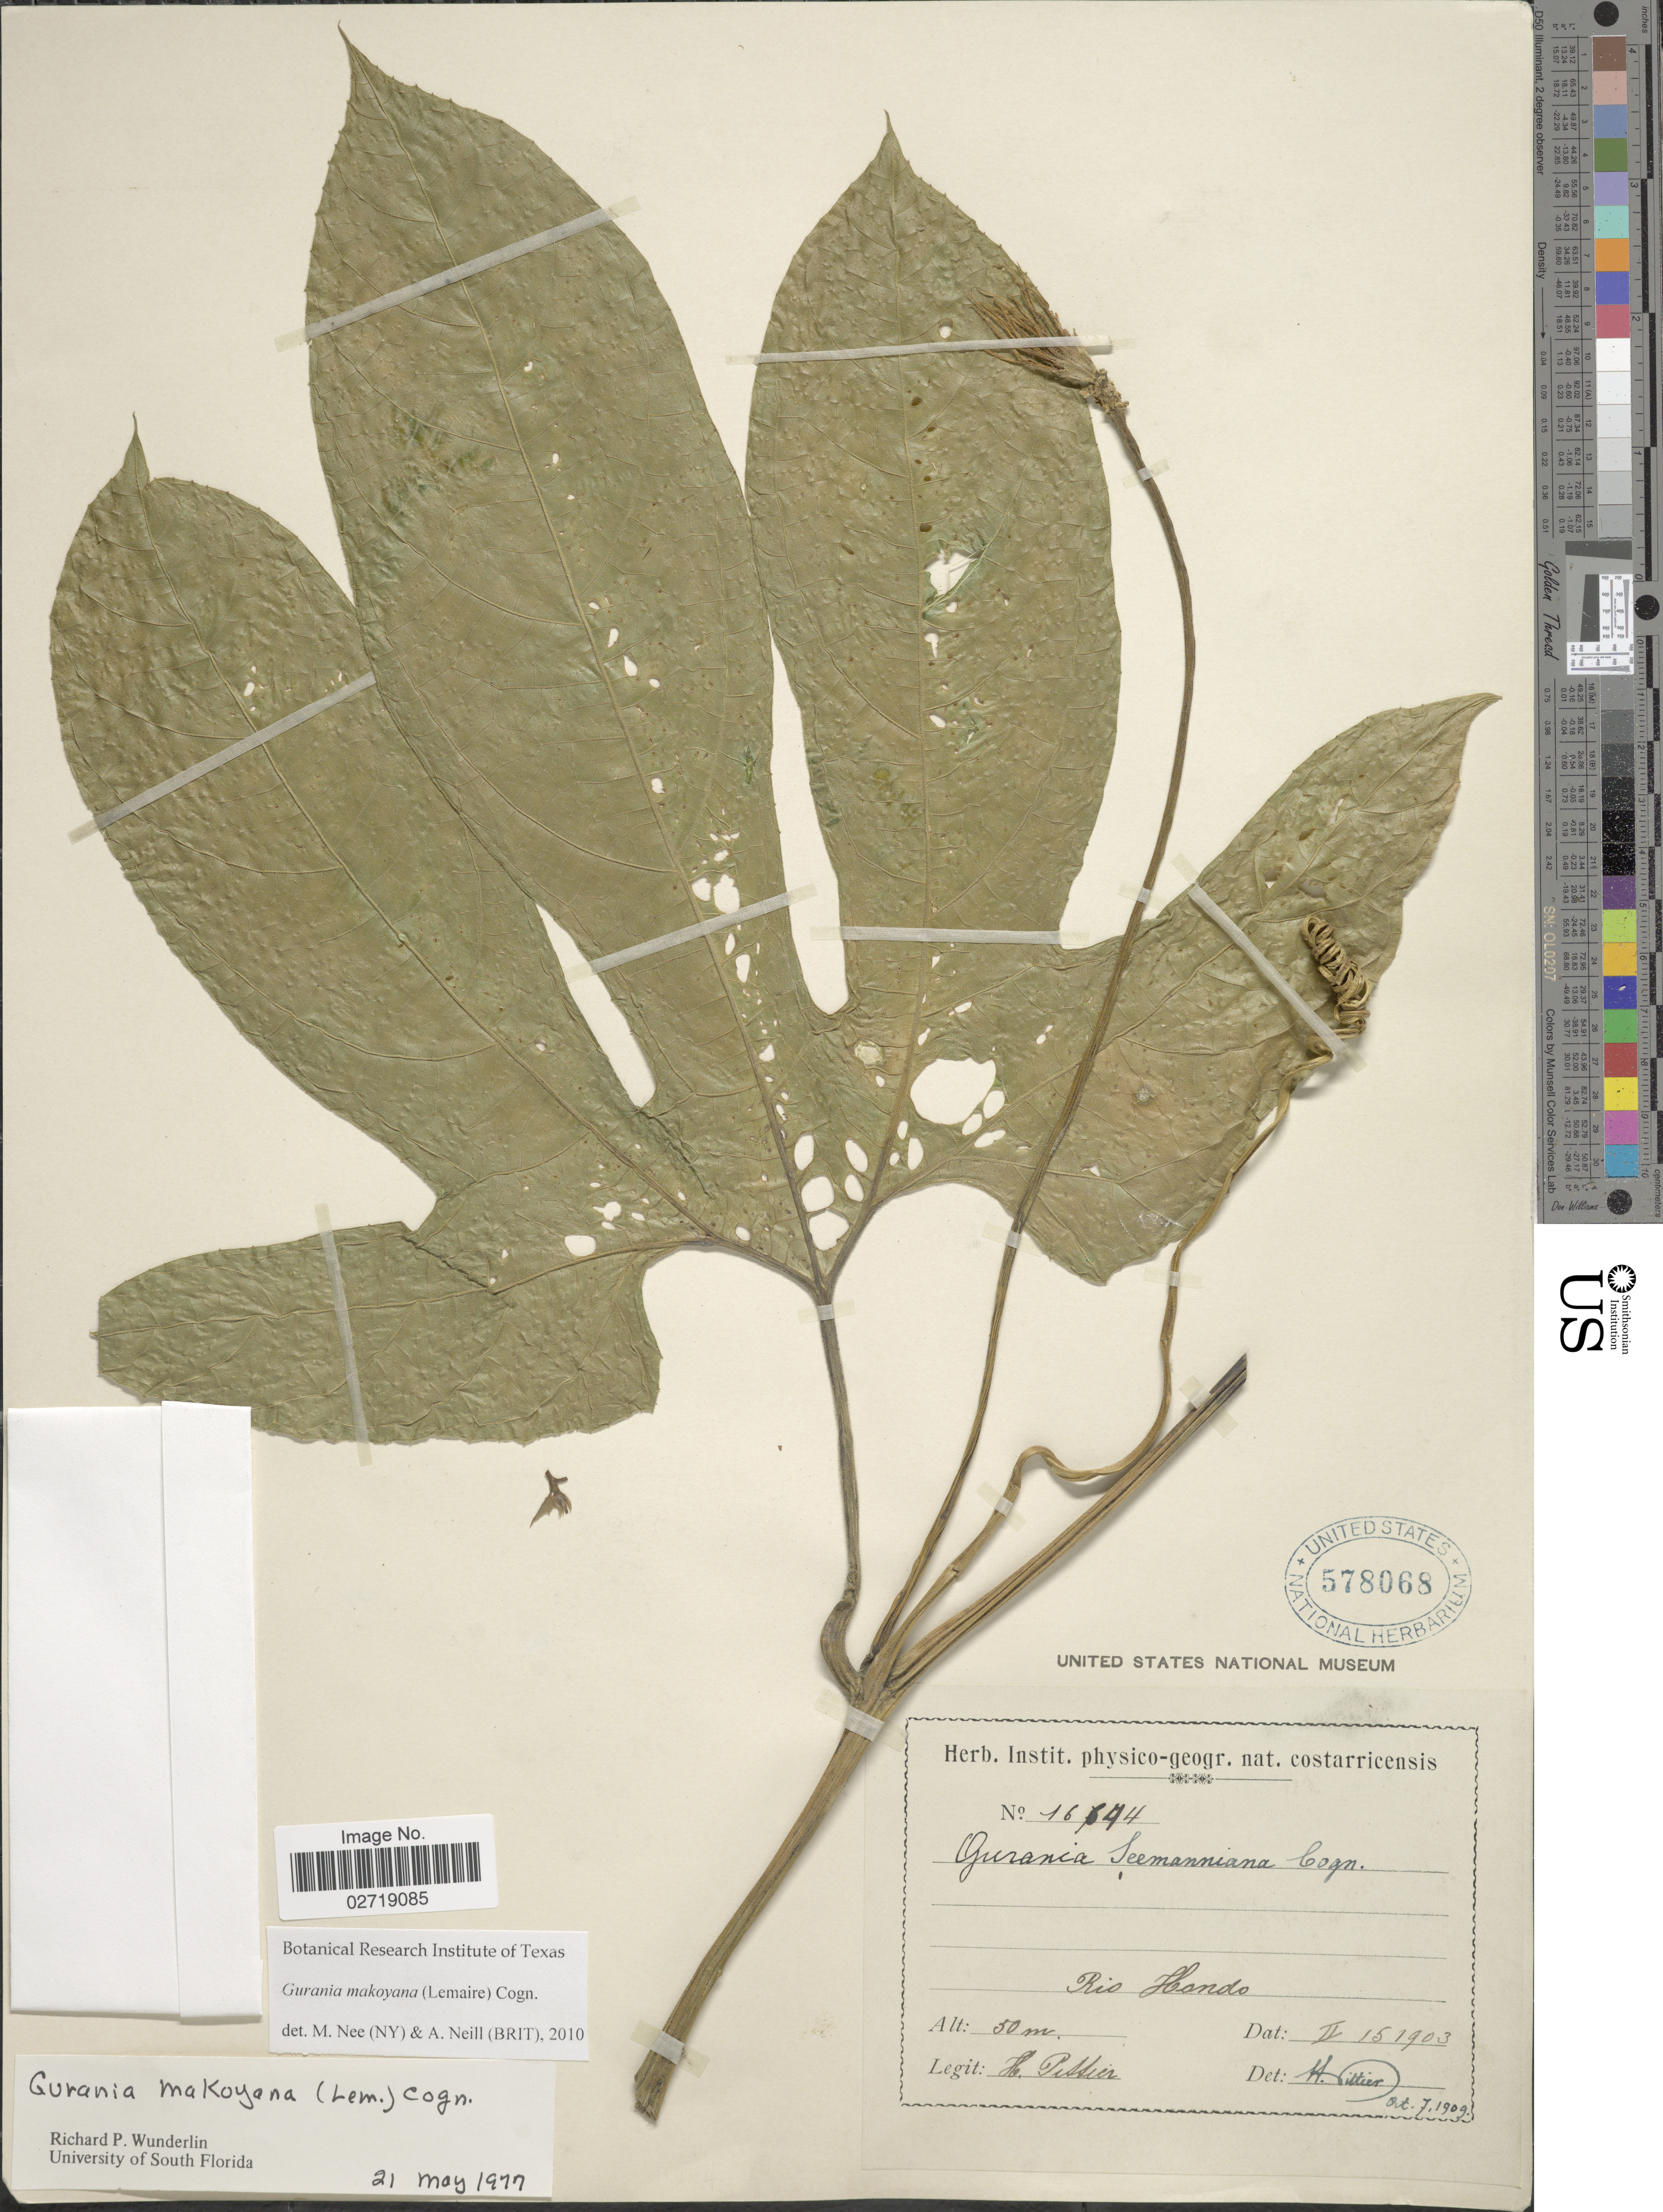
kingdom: Plantae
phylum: Tracheophyta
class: Magnoliopsida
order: Cucurbitales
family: Cucurbitaceae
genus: Gurania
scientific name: Gurania makoyana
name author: (Lem.) Cogn.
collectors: H. F. Pittier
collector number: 16644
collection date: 1903-02-15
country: Costa Rica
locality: Rio Hondo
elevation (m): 50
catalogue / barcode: US 578068